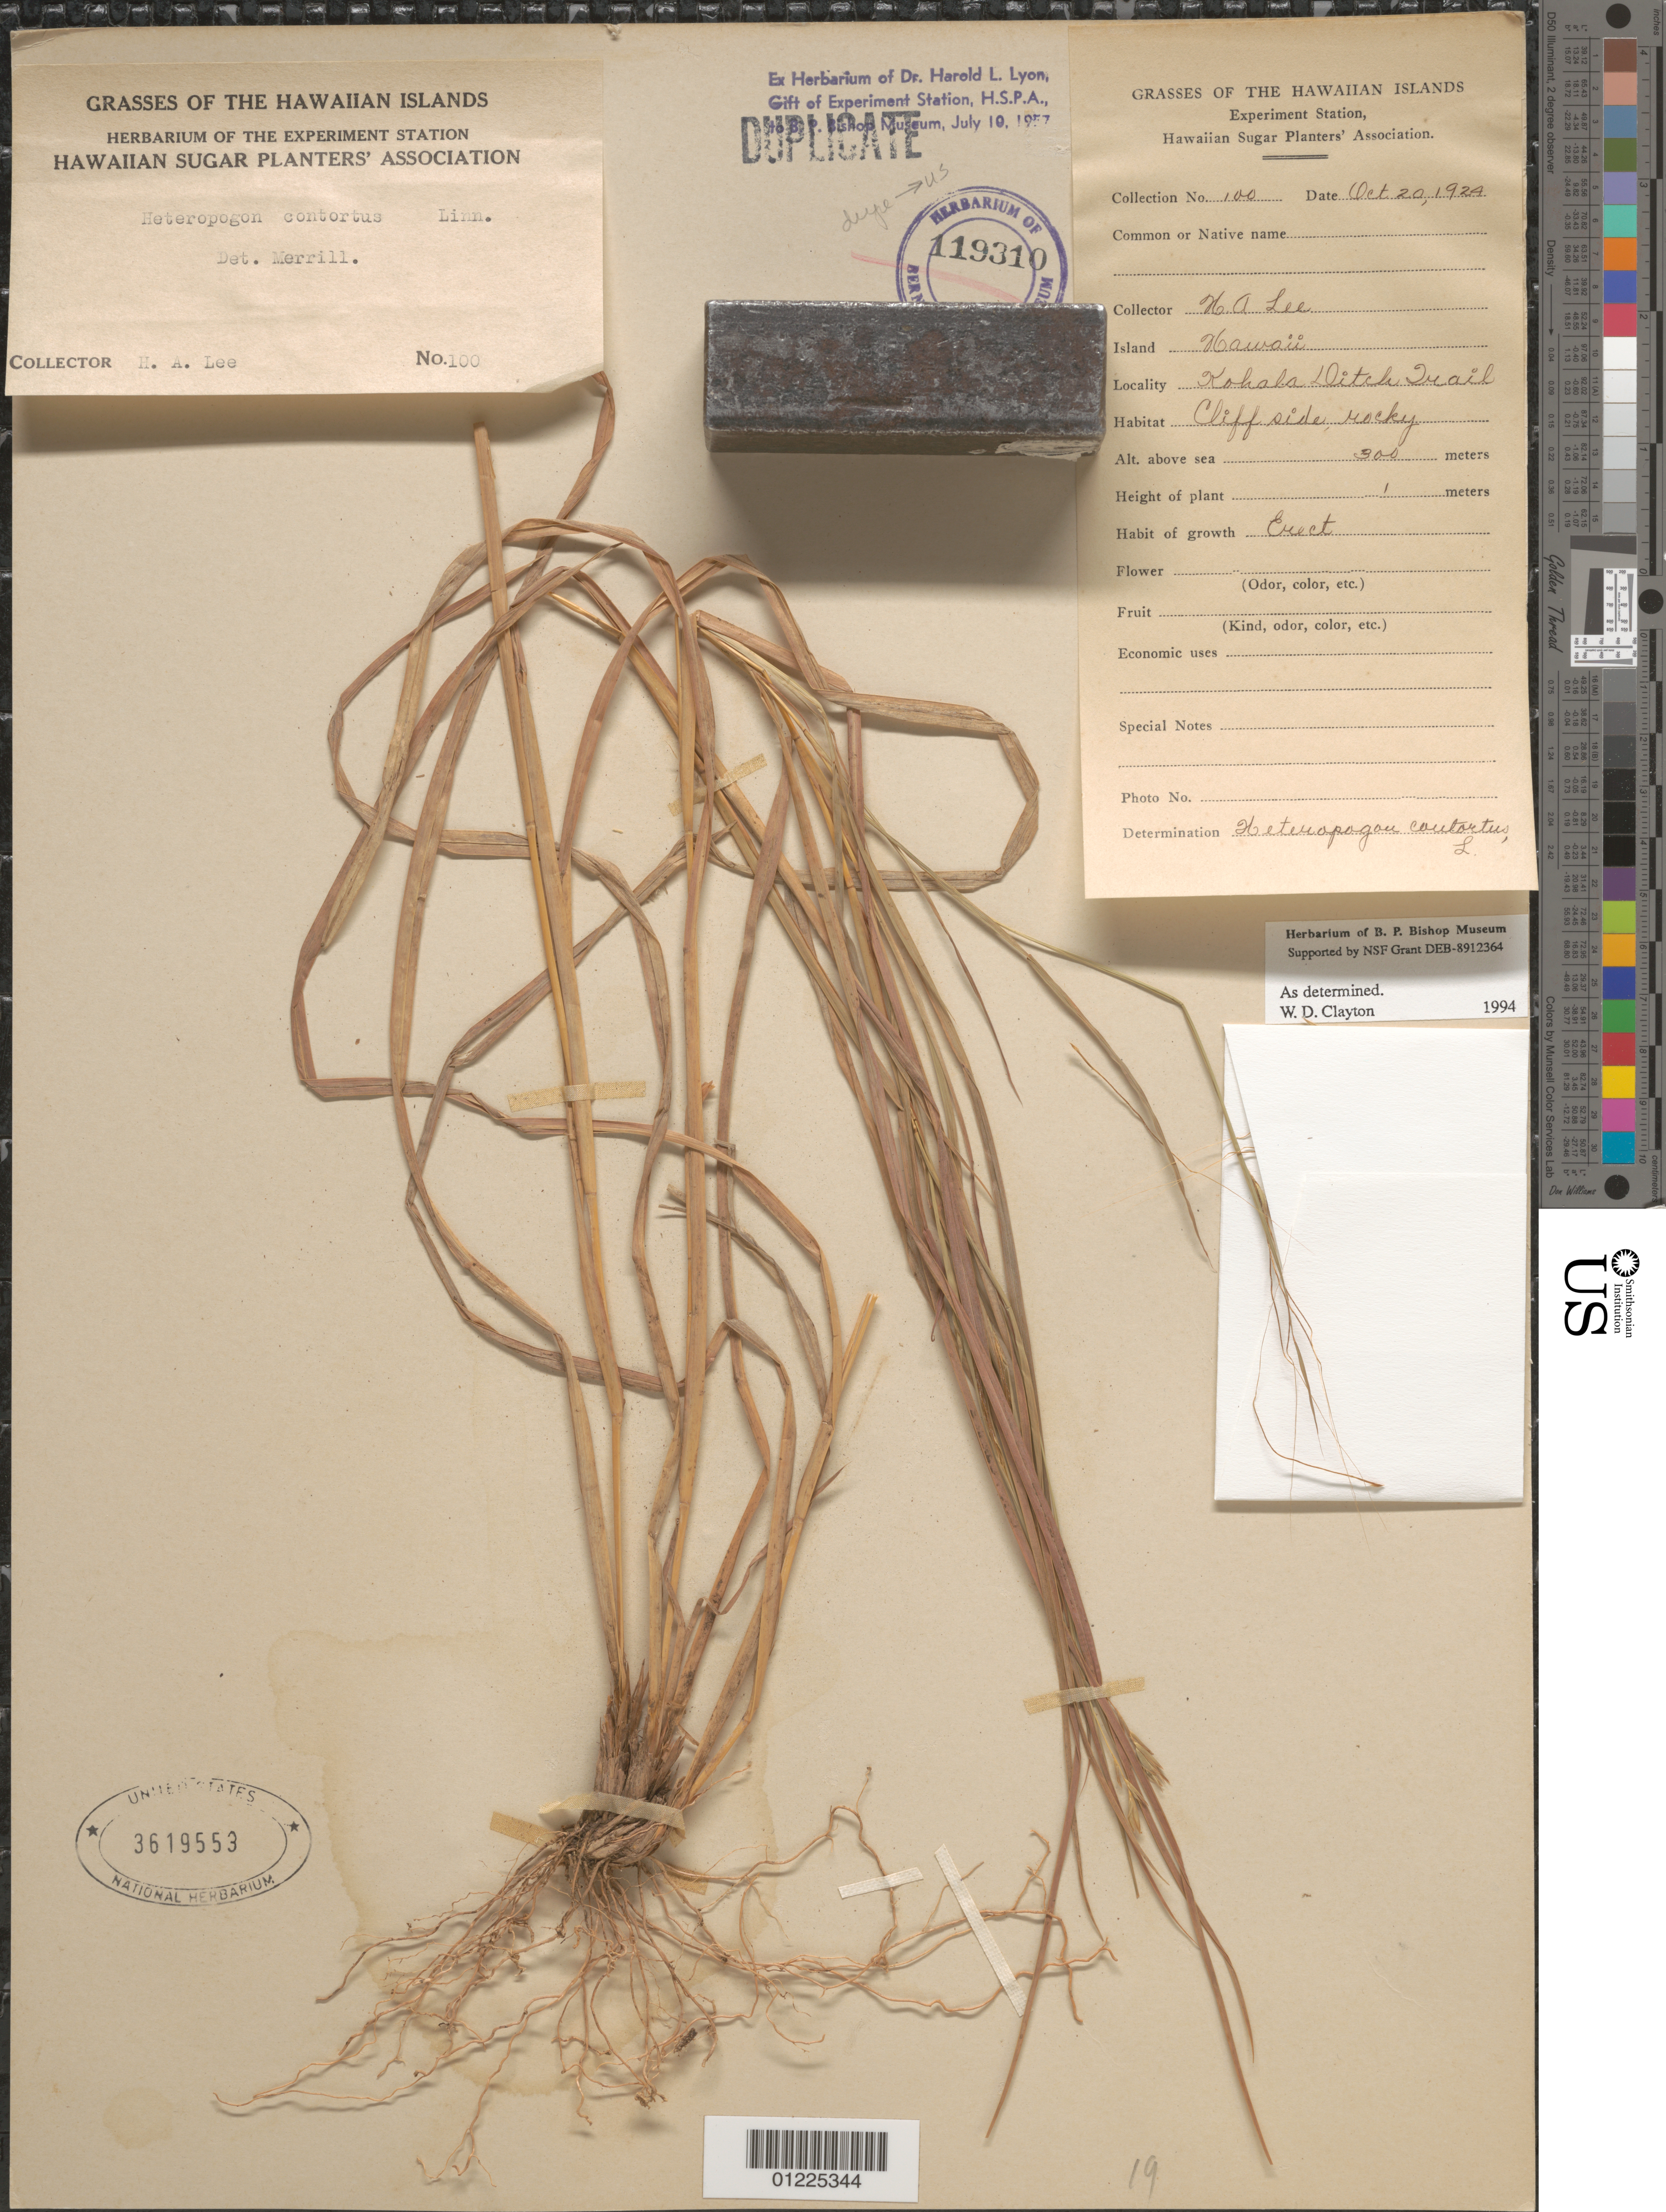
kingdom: Plantae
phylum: Tracheophyta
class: Liliopsida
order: Poales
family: Poaceae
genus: Heteropogon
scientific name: Heteropogon contortus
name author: (L.) P. Beauv. ex Roem. & Schult.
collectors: H. Lee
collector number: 100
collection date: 1924-10-20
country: United States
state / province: Hawaii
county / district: Hawaii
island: Hawaii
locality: Kohala Ditch Trail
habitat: Cliff side, rocky.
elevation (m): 300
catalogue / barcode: US 3619553